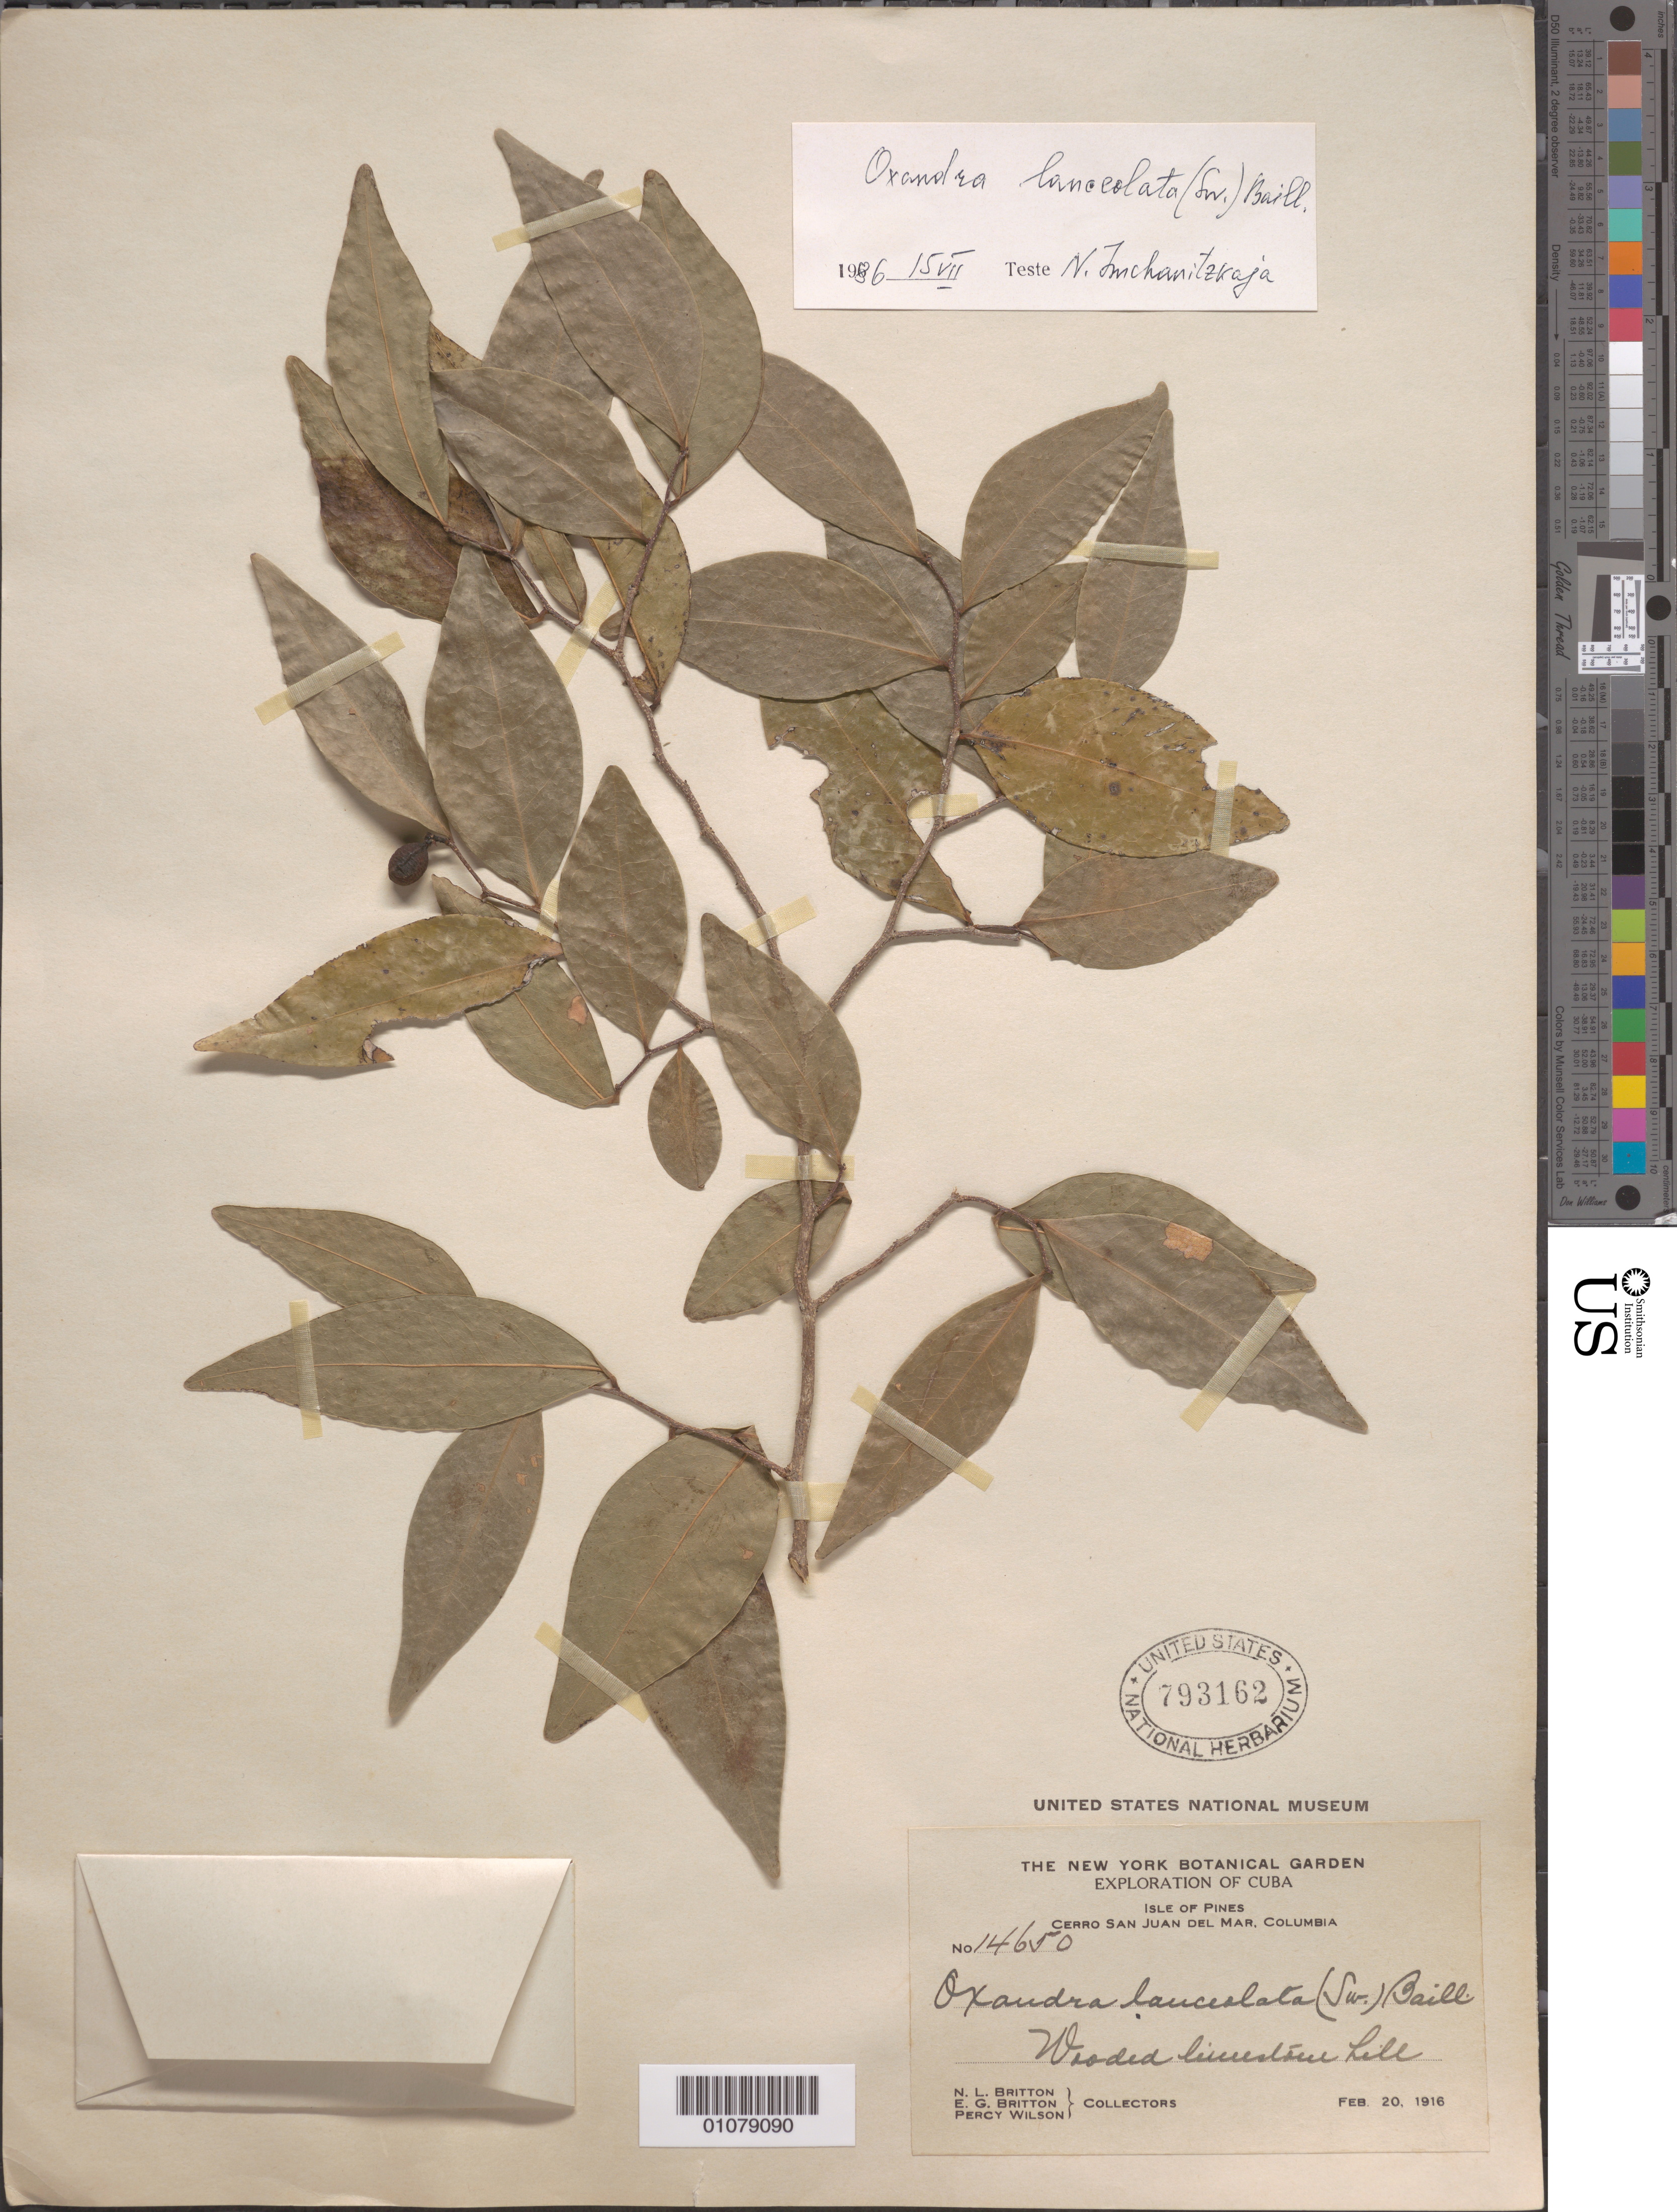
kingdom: Plantae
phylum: Tracheophyta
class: Magnoliopsida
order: Magnoliales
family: Annonaceae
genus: Oxandra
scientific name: Oxandra lanceolata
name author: (Sw.) Baill.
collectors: N. Britton, E. G. Britton & P. Wilson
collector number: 14650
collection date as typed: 20 Feb 1916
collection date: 1916-02-20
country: Cuba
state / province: Isla de La Juventud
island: Isla de la Juventud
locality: Isle of Pines, Cerro San Juan Del Mar, Columbia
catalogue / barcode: US 793162